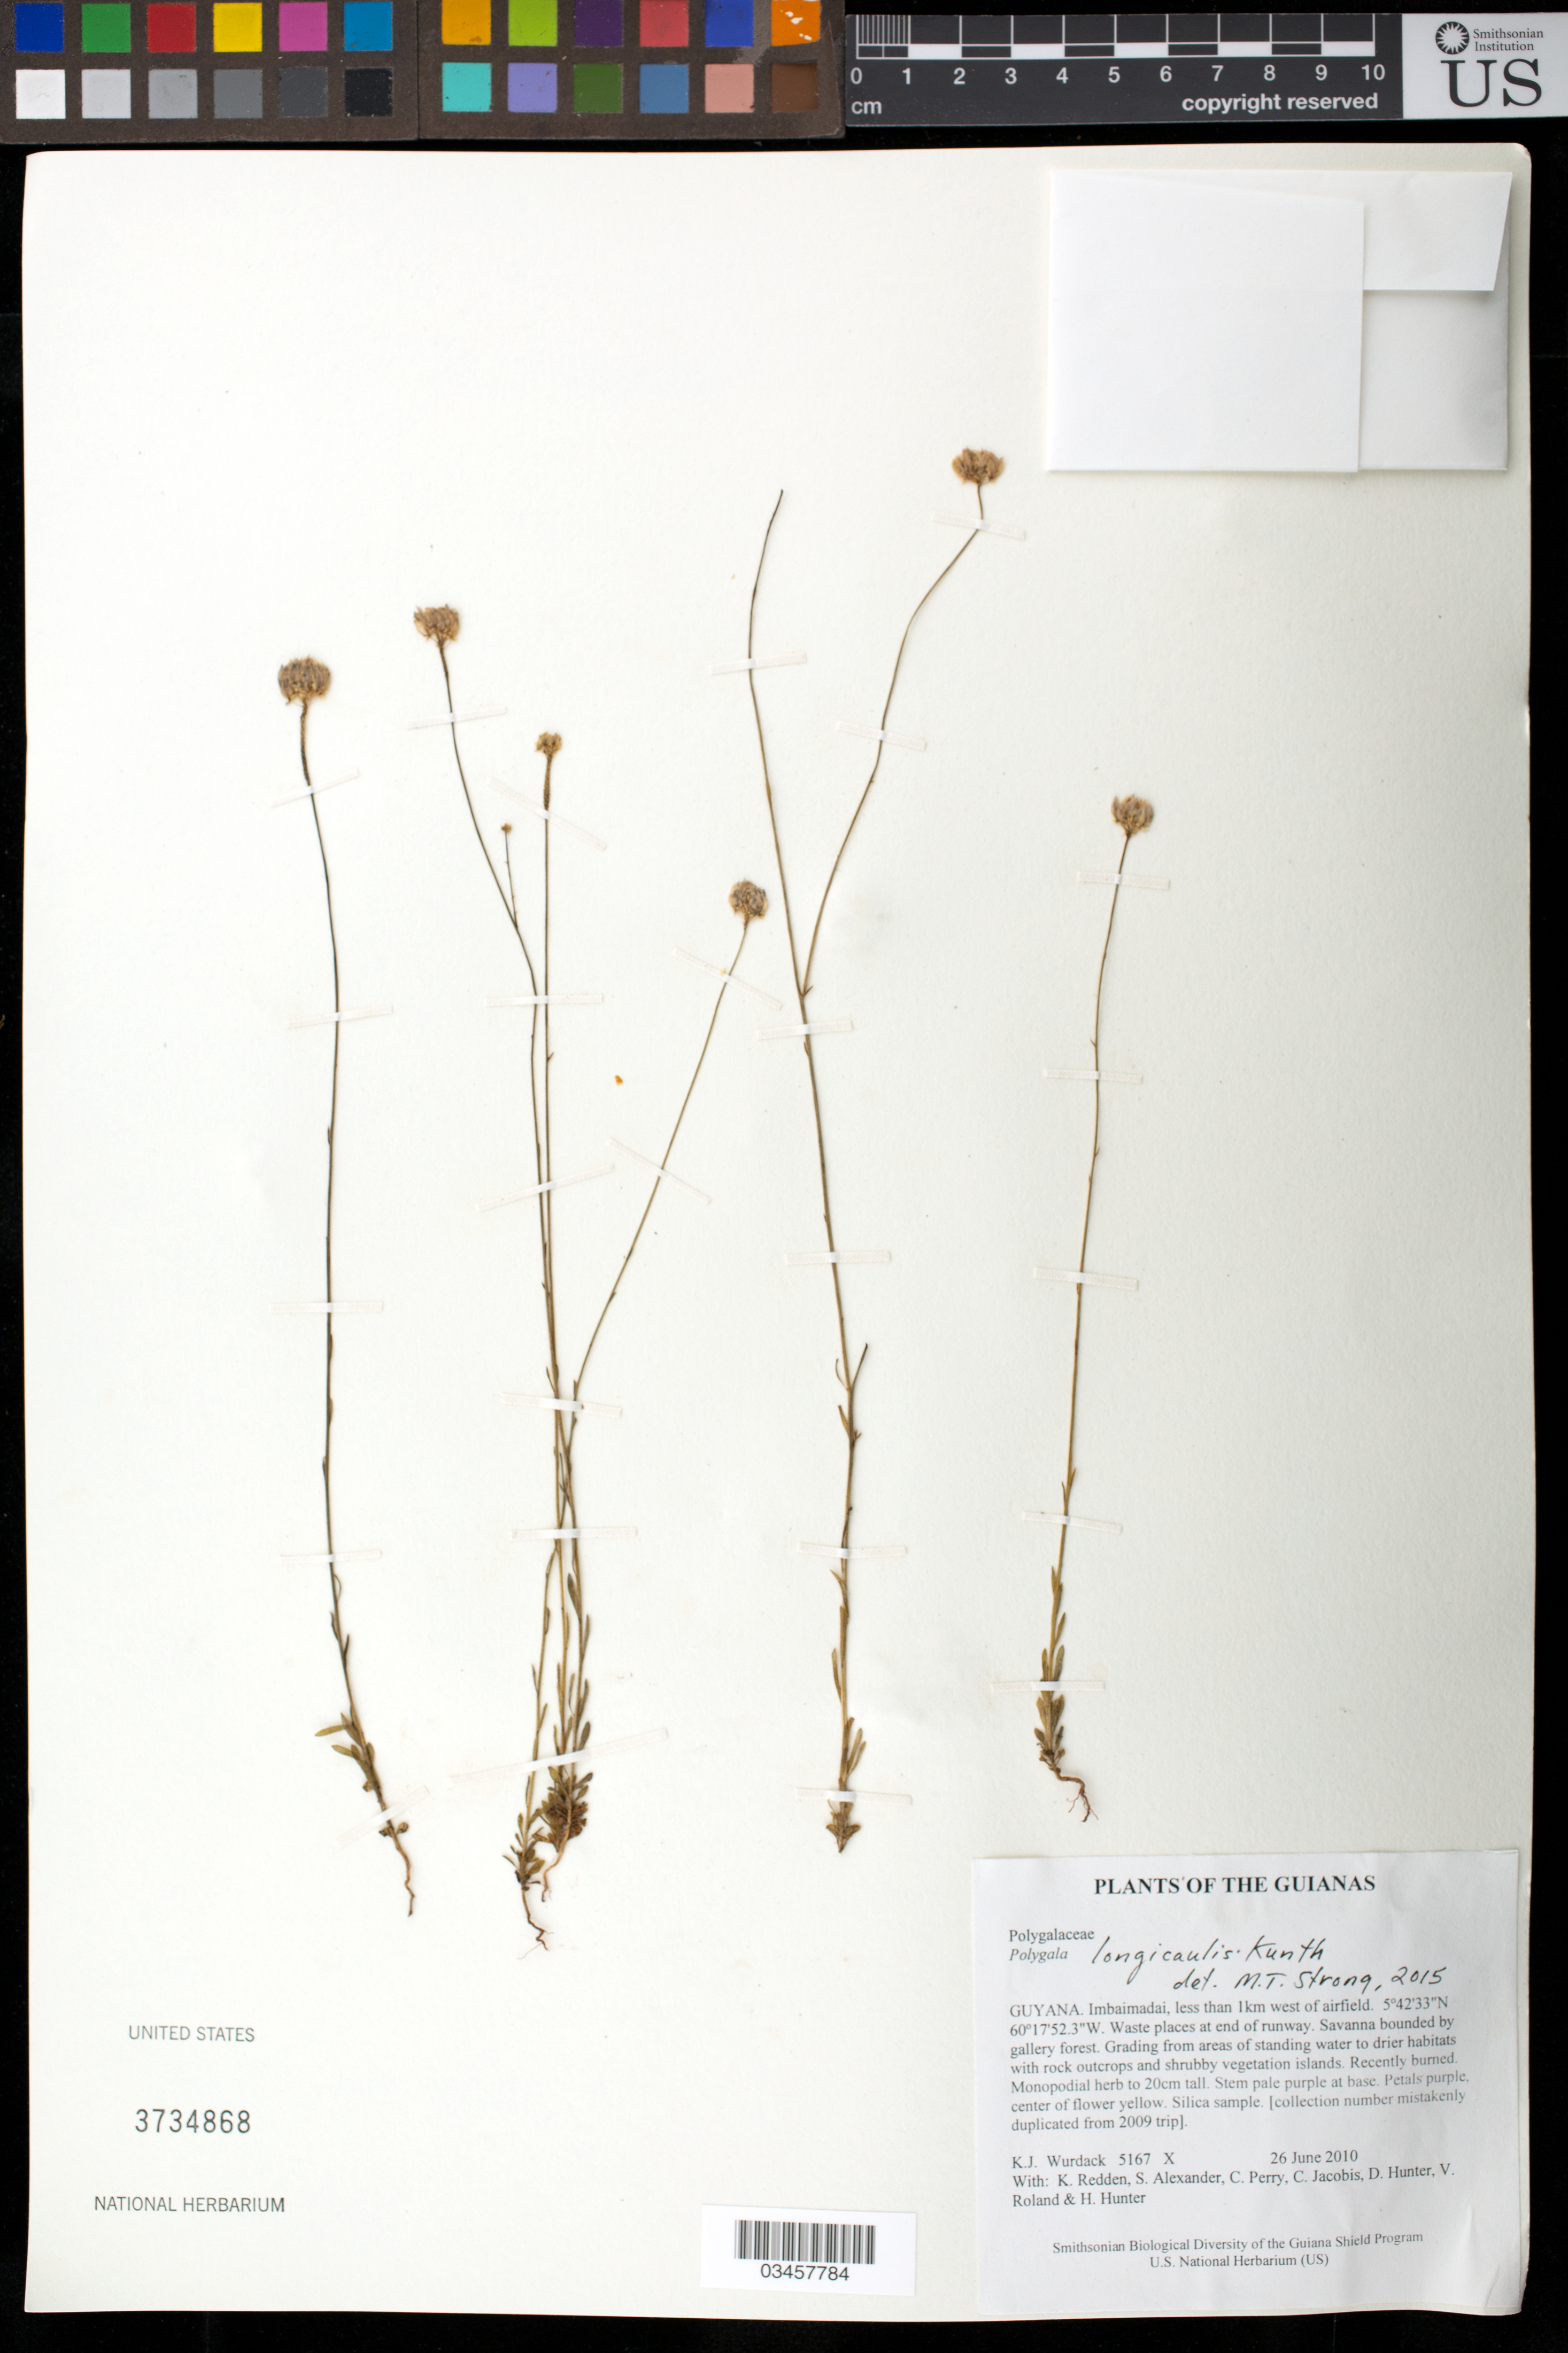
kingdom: Plantae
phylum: Tracheophyta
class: Magnoliopsida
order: Fabales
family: Polygalaceae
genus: Polygala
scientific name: Polygala longicaulis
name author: Kunth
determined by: Strong, M. T., (US), Smithsonian Institution - National Museum of Natural History (UNITED STATES)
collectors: K. Wurdack, K. M. Redden, S. N. Alexander, C. Perry, C. Jacobis, D. Hunter, V. Roland & H. Hunter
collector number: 5167 X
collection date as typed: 26 June 2010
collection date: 2010-06-26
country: Guyana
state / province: Cuyuni-Mazaruni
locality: Imbaimadai, less than 1km west of airfield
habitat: Waste places at end of runway. Savanna bounded by gallery forest. Grading from areas of standing water to drier habitats with rock outcrops and shrubby vegetation islands. Recently burned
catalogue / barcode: US 3734868